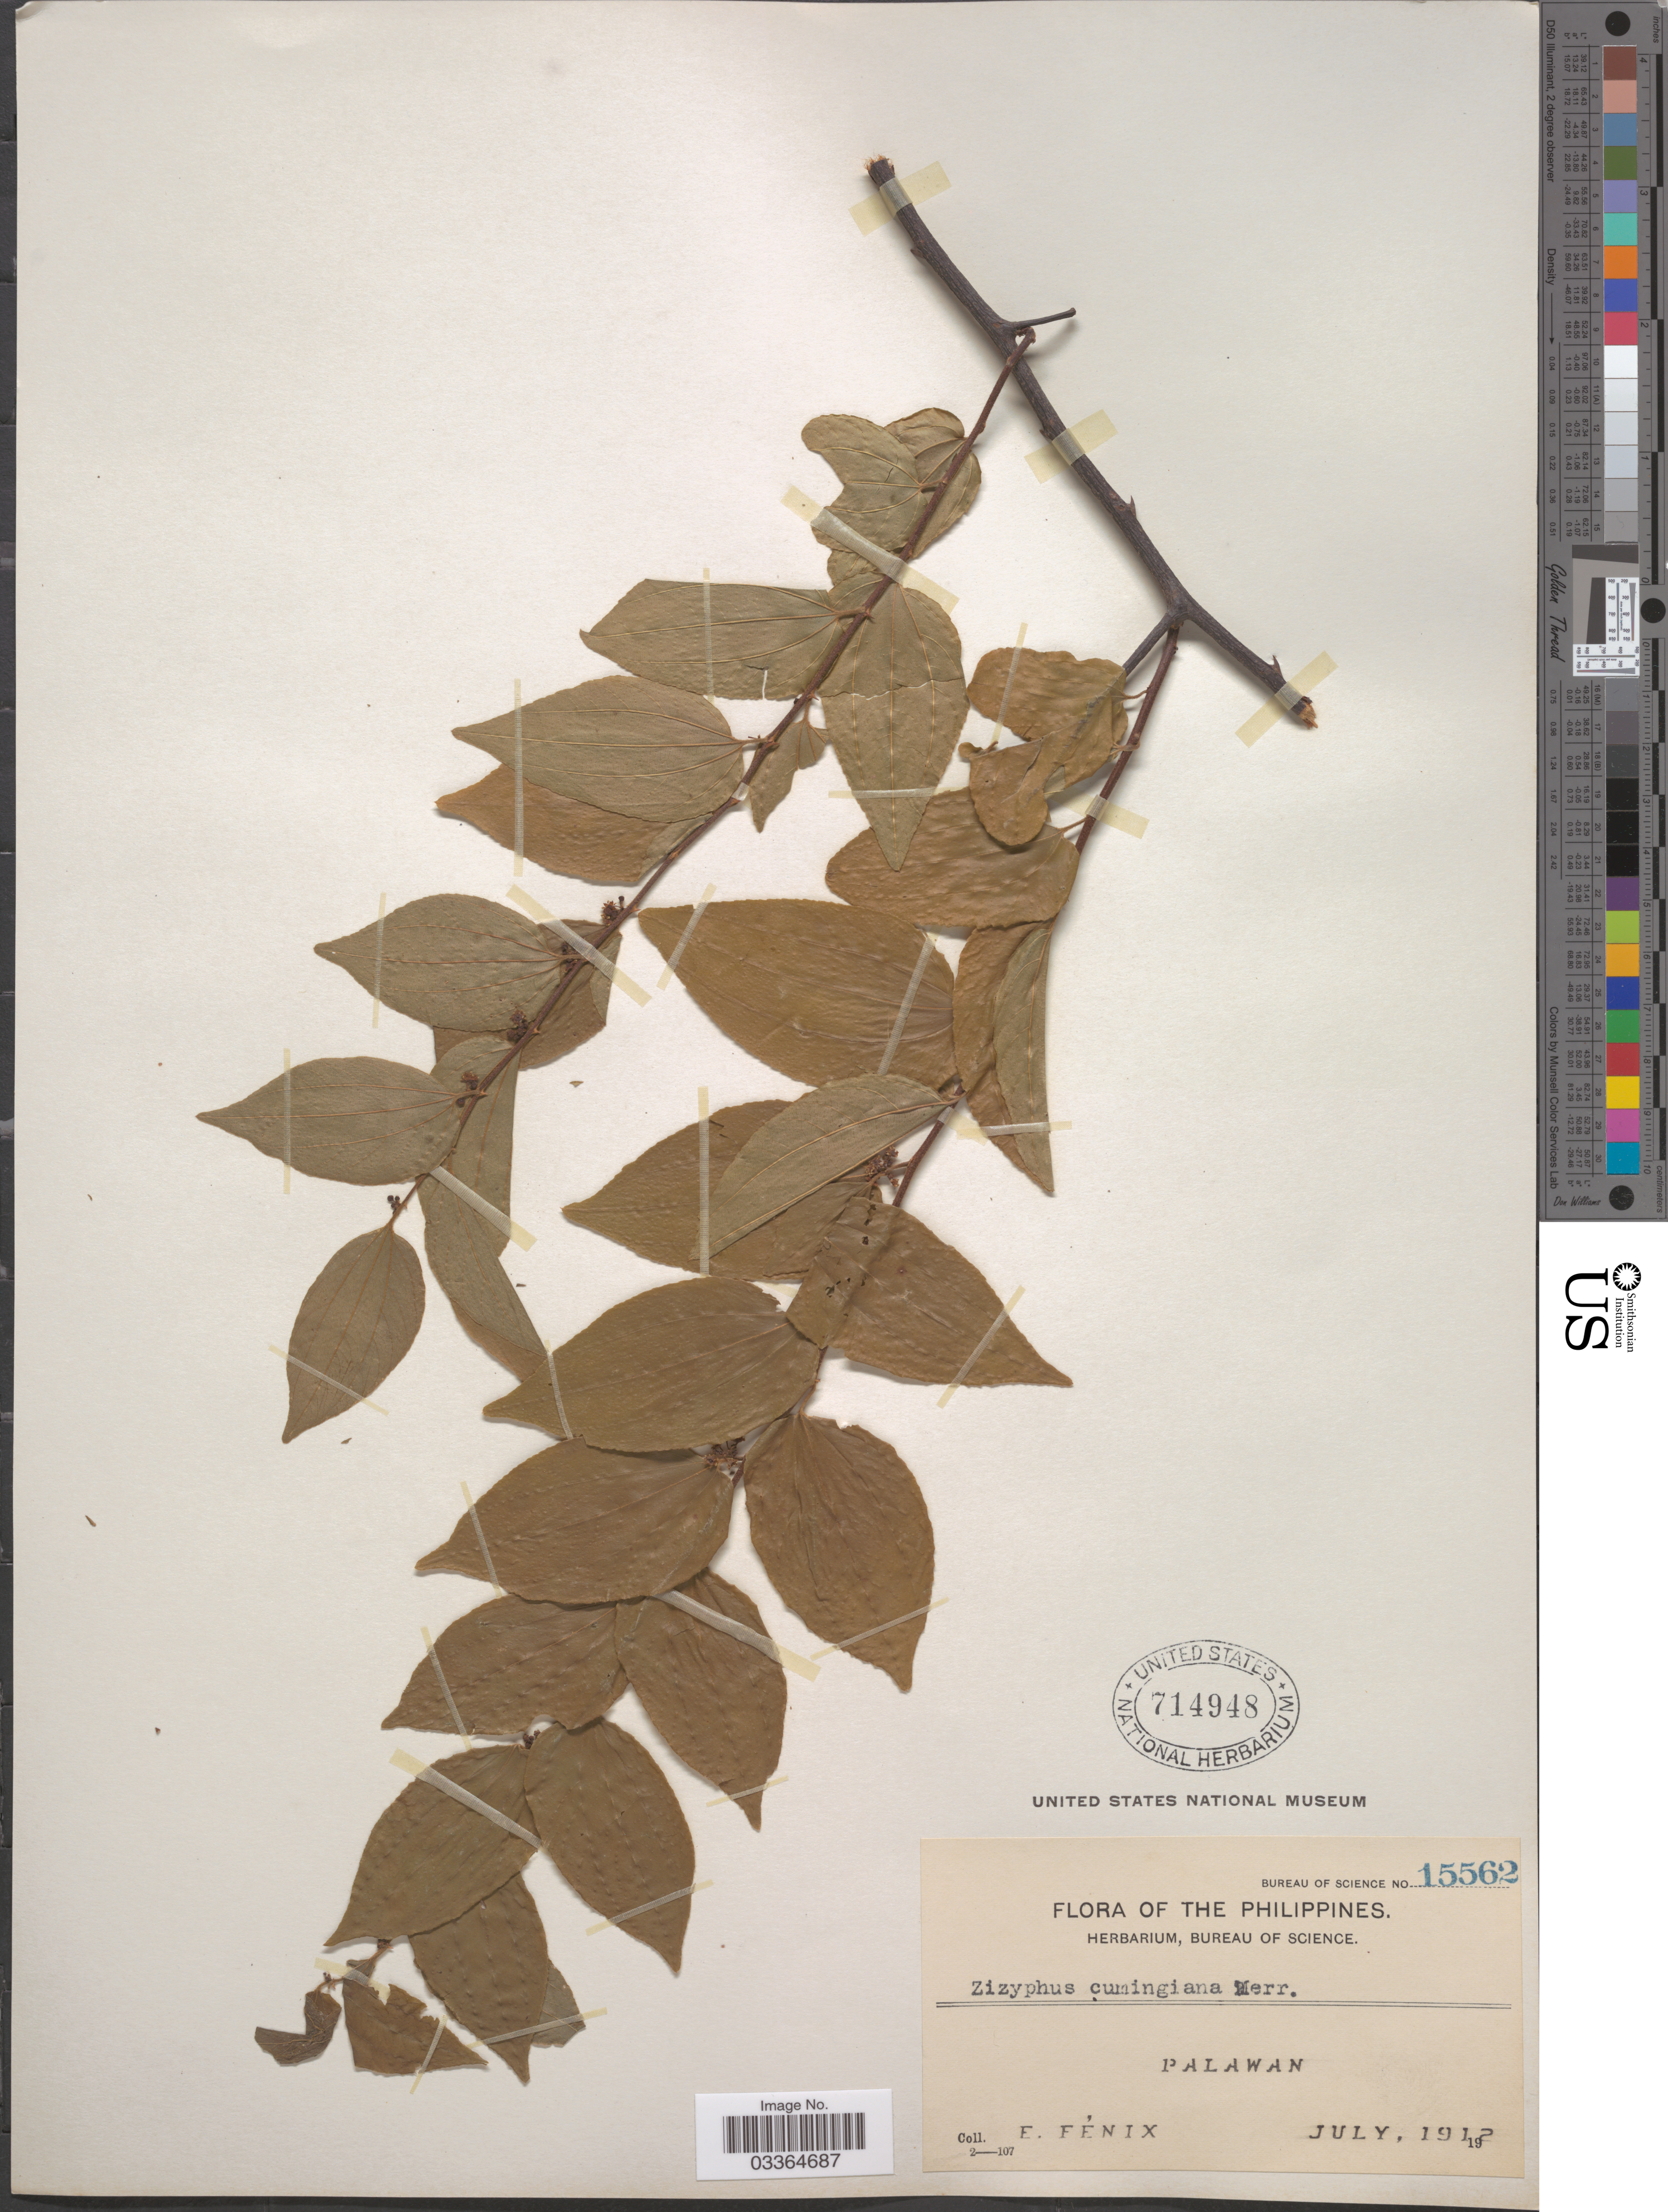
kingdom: Plantae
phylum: Tracheophyta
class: Magnoliopsida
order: Rosales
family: Rhamnaceae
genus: Ziziphus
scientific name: Ziziphus cumingiana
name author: Merr.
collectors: E. Fénix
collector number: Bureau of Science 15562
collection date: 1912-07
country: Philippines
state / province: Mimaropa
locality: Palawan.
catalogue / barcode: US 714948